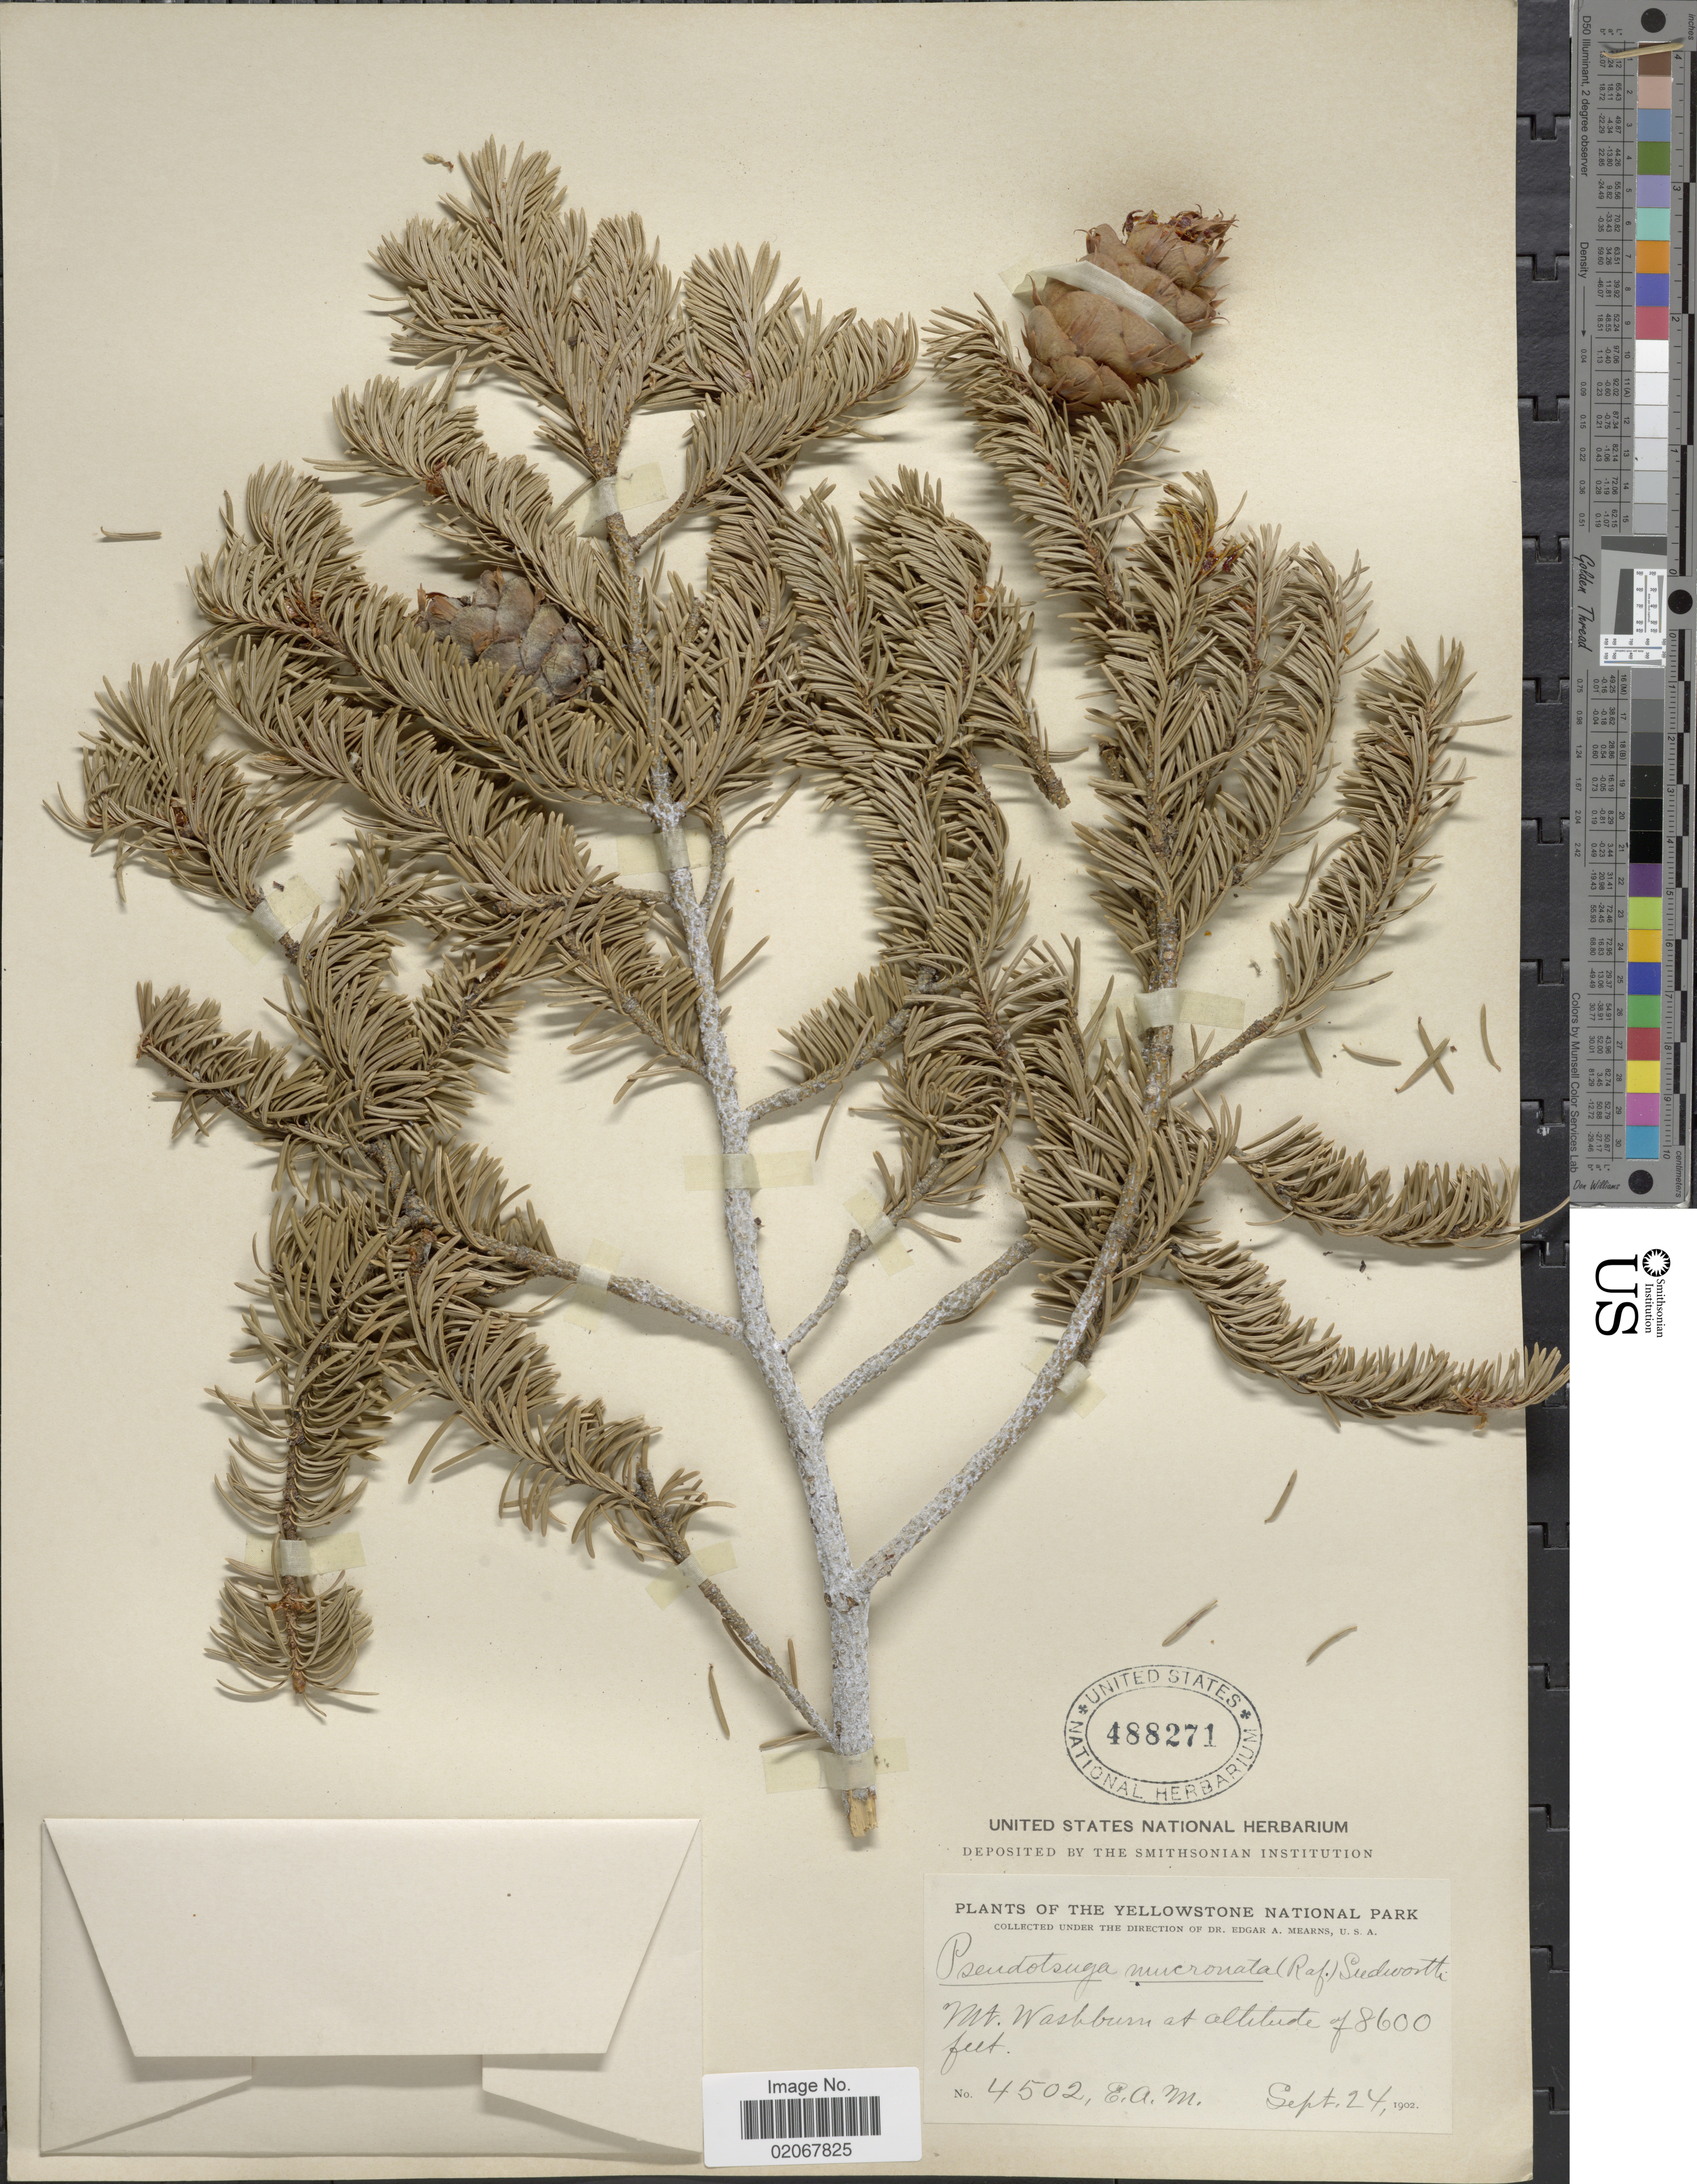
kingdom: Plantae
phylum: Tracheophyta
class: Pinopsida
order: Pinales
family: Pinaceae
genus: Pseudotsuga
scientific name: Pseudotsuga menziesii var. glauca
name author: (Beissn.) Franco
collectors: E. A. Mearns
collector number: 4502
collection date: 1902-09-24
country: United States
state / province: Wyoming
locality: Yellowstone National Park. Mt. Washburn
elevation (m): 2621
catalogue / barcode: US 488271